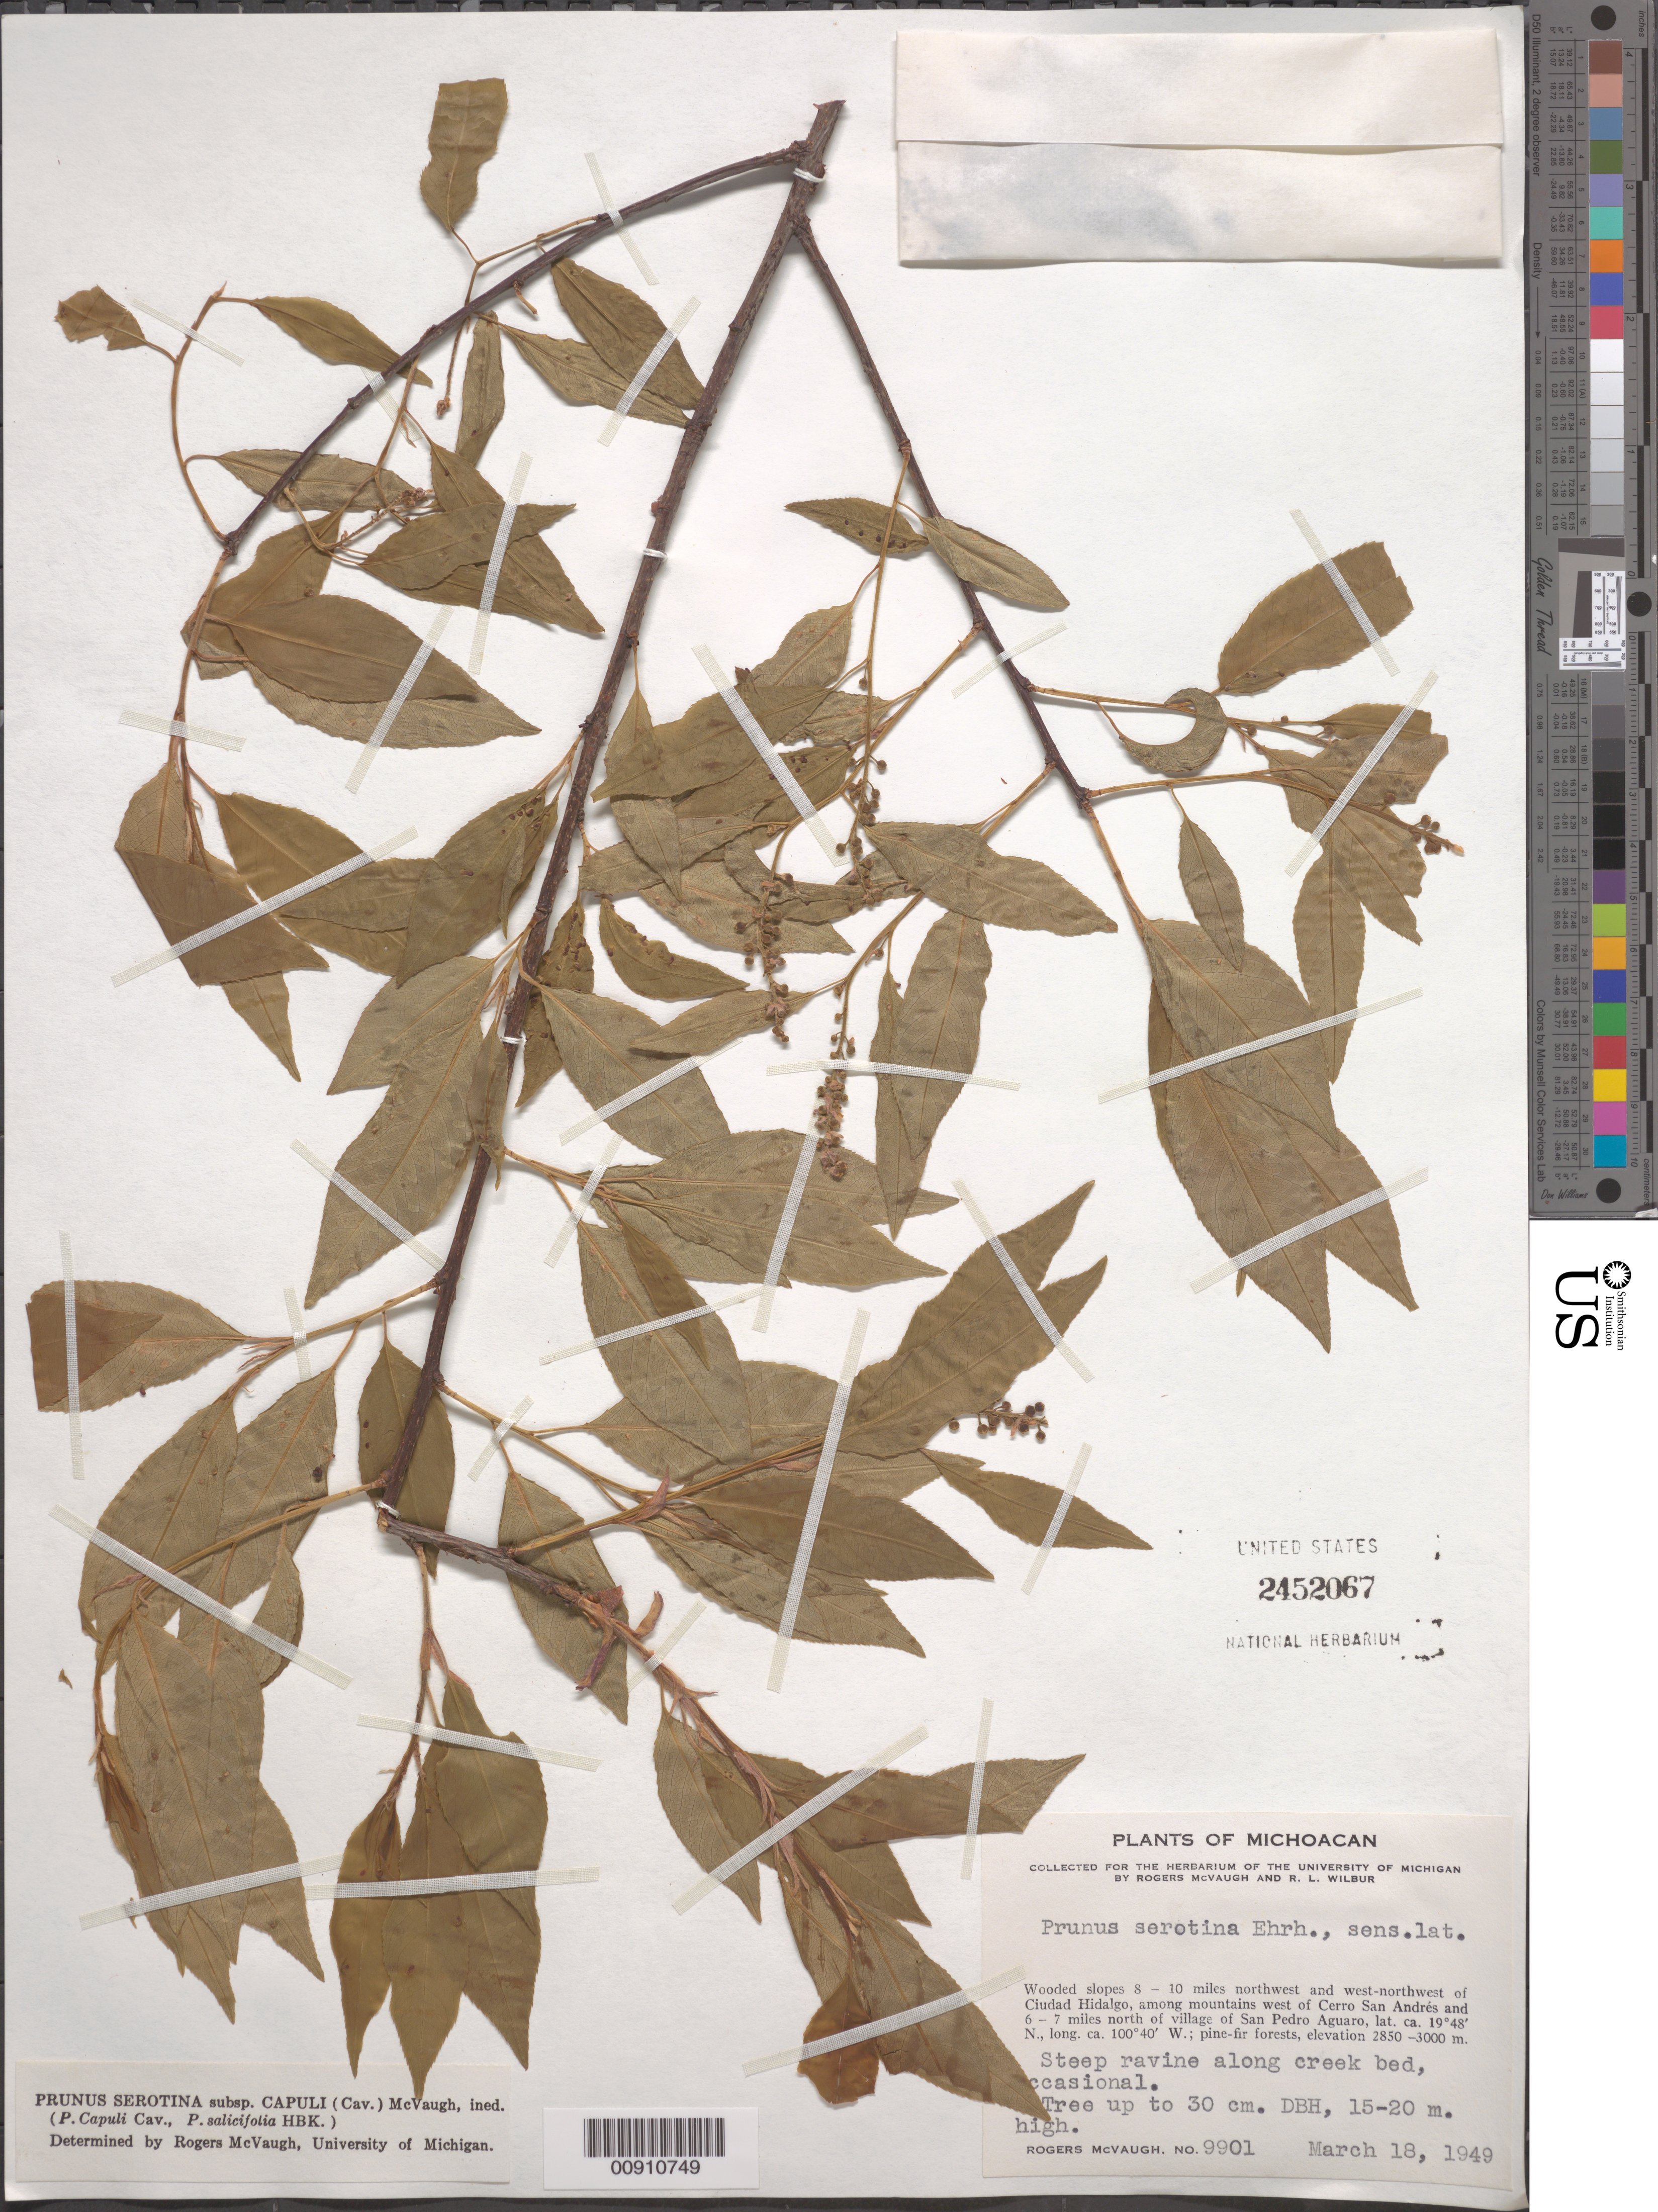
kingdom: Plantae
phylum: Tracheophyta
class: Magnoliopsida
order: Rosales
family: Rosaceae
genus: Prunus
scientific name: Prunus serotina var. salicifolia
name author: (Kunth) Koehne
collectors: R. McVaugh & R. L. Wilbur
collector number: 9901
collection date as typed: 18 Mar 1949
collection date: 1949-03-18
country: Mexico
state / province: Michoacán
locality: Wooded slopes 8-10 miles northwest and west-northwest of Ciudad Hidalgo, among mountains west of Cerro San Andrés and 6-7 miles north of village of San Pedro Aguaro.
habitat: Steep ravine along creek bed. Pine-fir forests.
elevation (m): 3000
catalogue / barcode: US 2452067